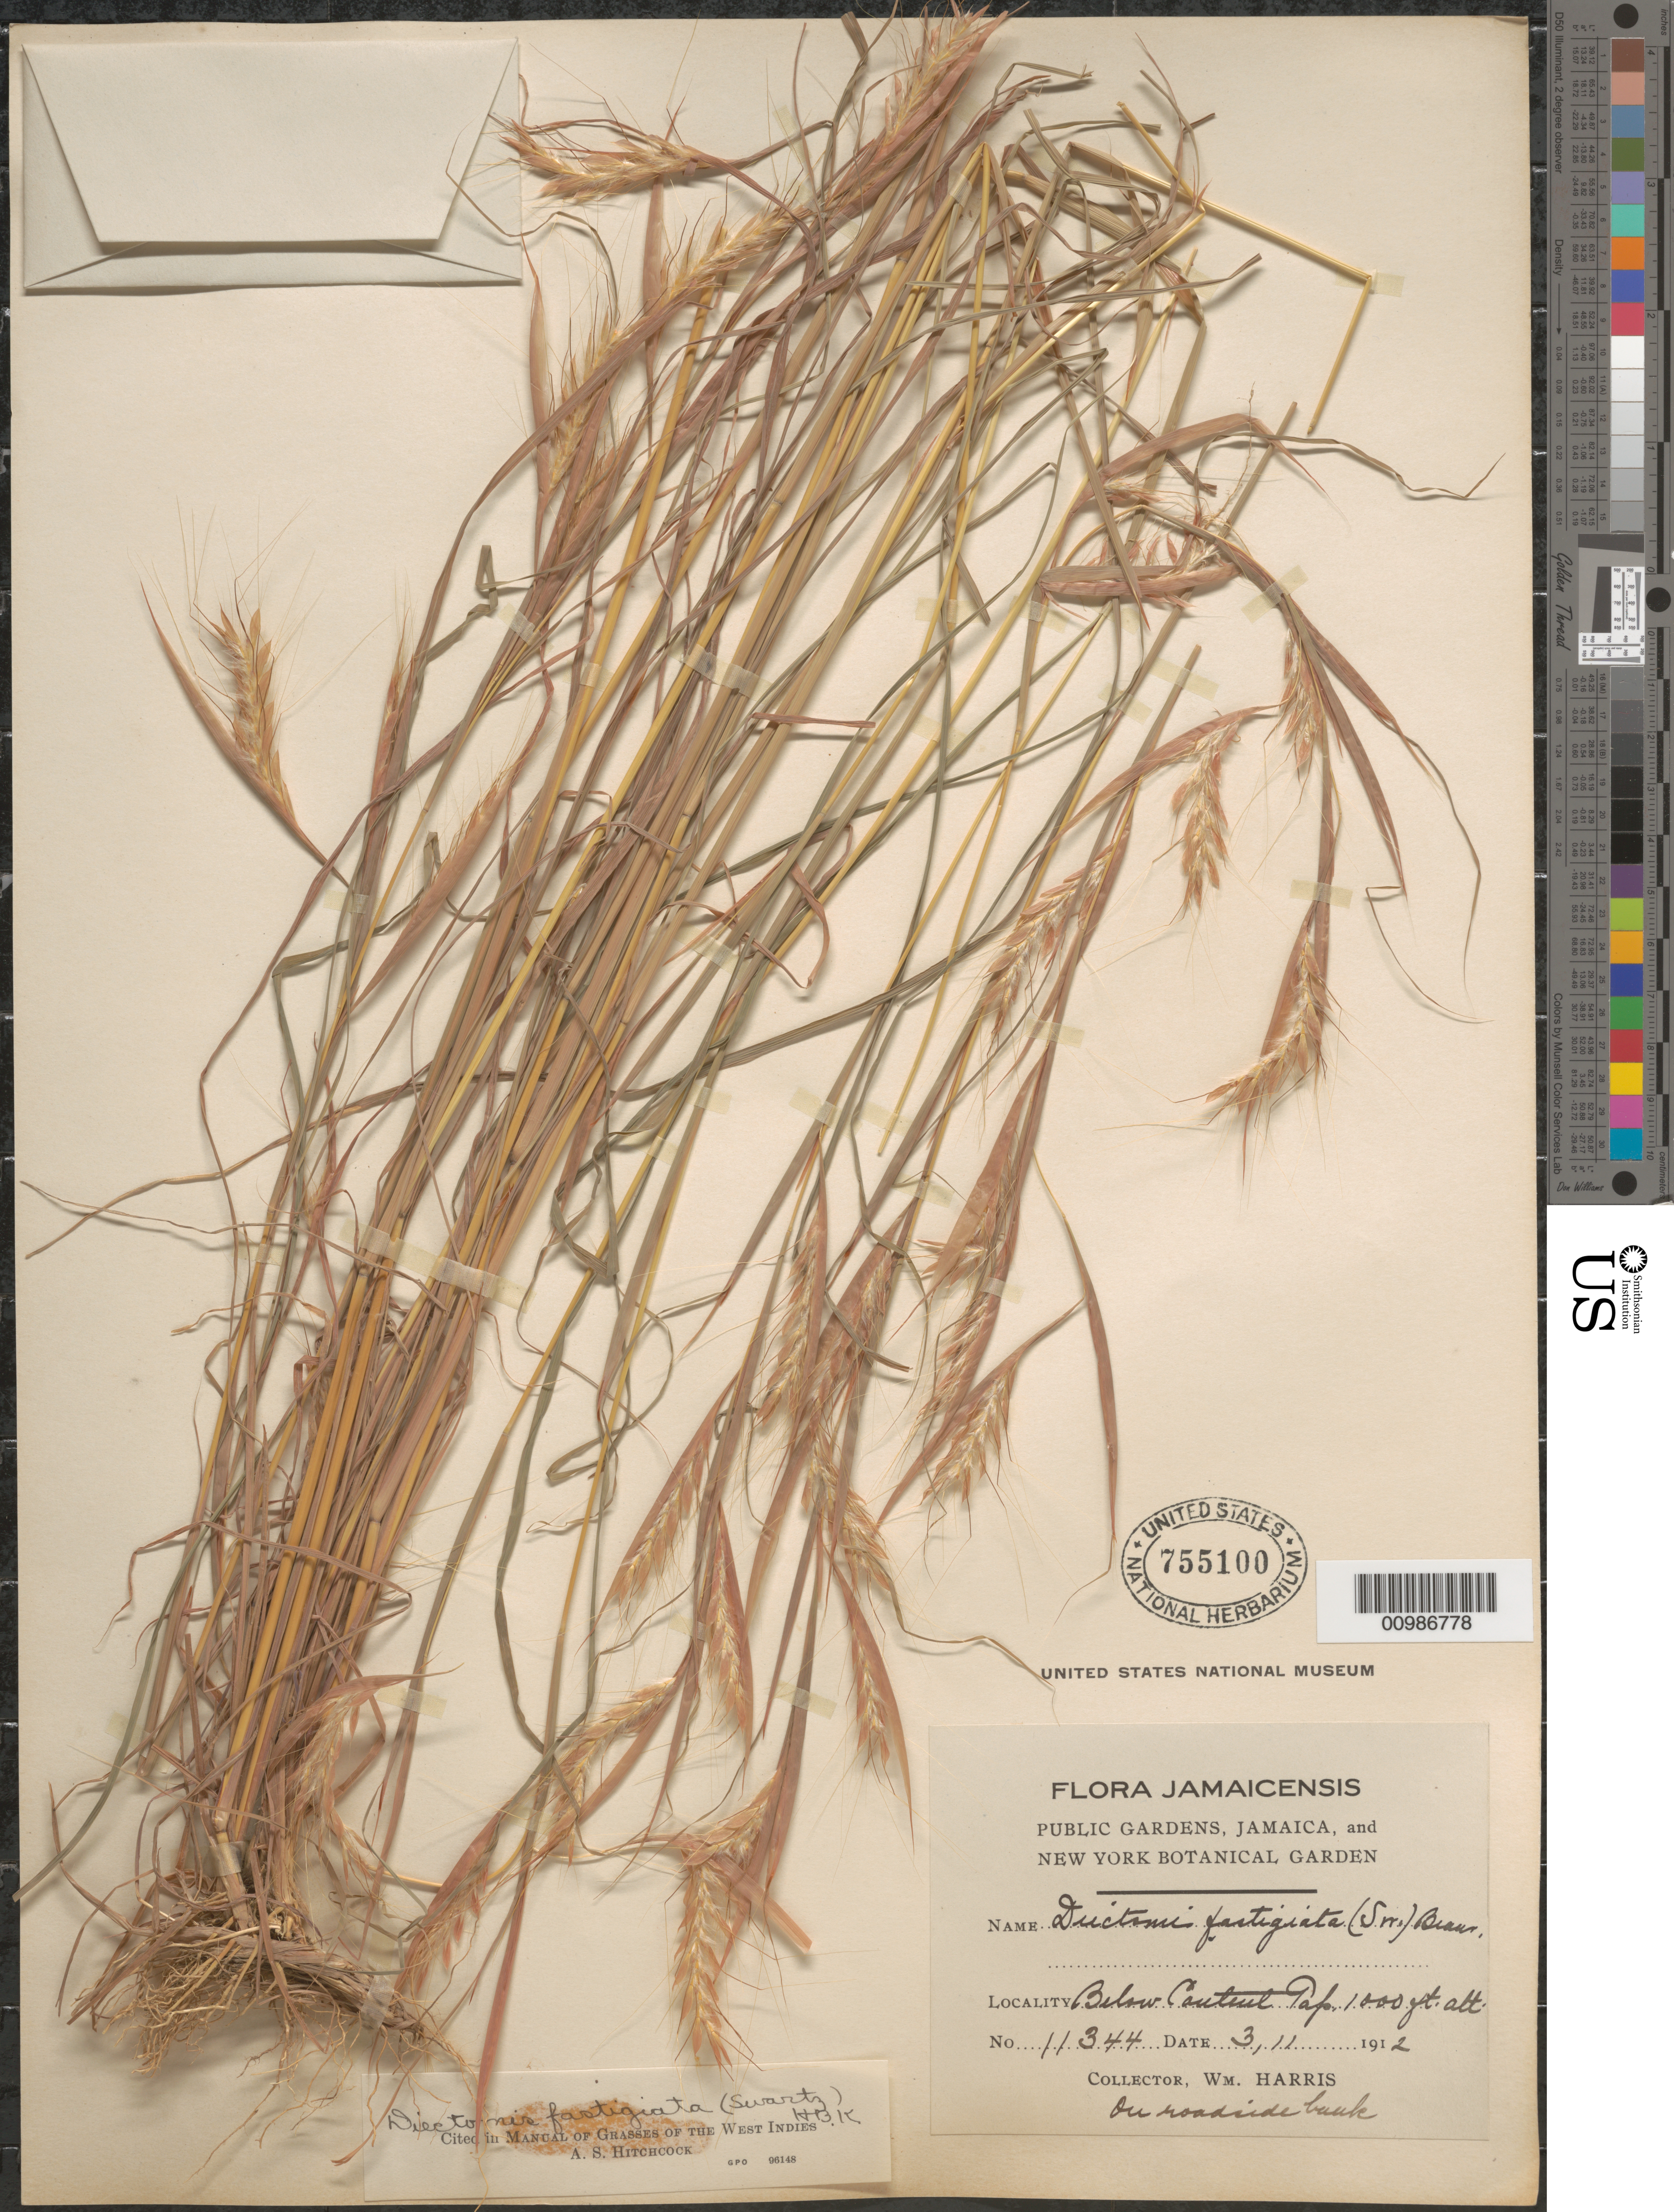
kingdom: Plantae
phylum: Tracheophyta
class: Liliopsida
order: Poales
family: Poaceae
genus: Andropogon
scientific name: Andropogon fastigiatus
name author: Sw.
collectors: W. H. Harris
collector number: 11344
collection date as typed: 03 Nov 1912 or11 Mar 1912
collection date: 1912-03-11 or 1912-11-03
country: Jamaica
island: Jamaica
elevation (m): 305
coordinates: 0 N, 0 E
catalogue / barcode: US 755100